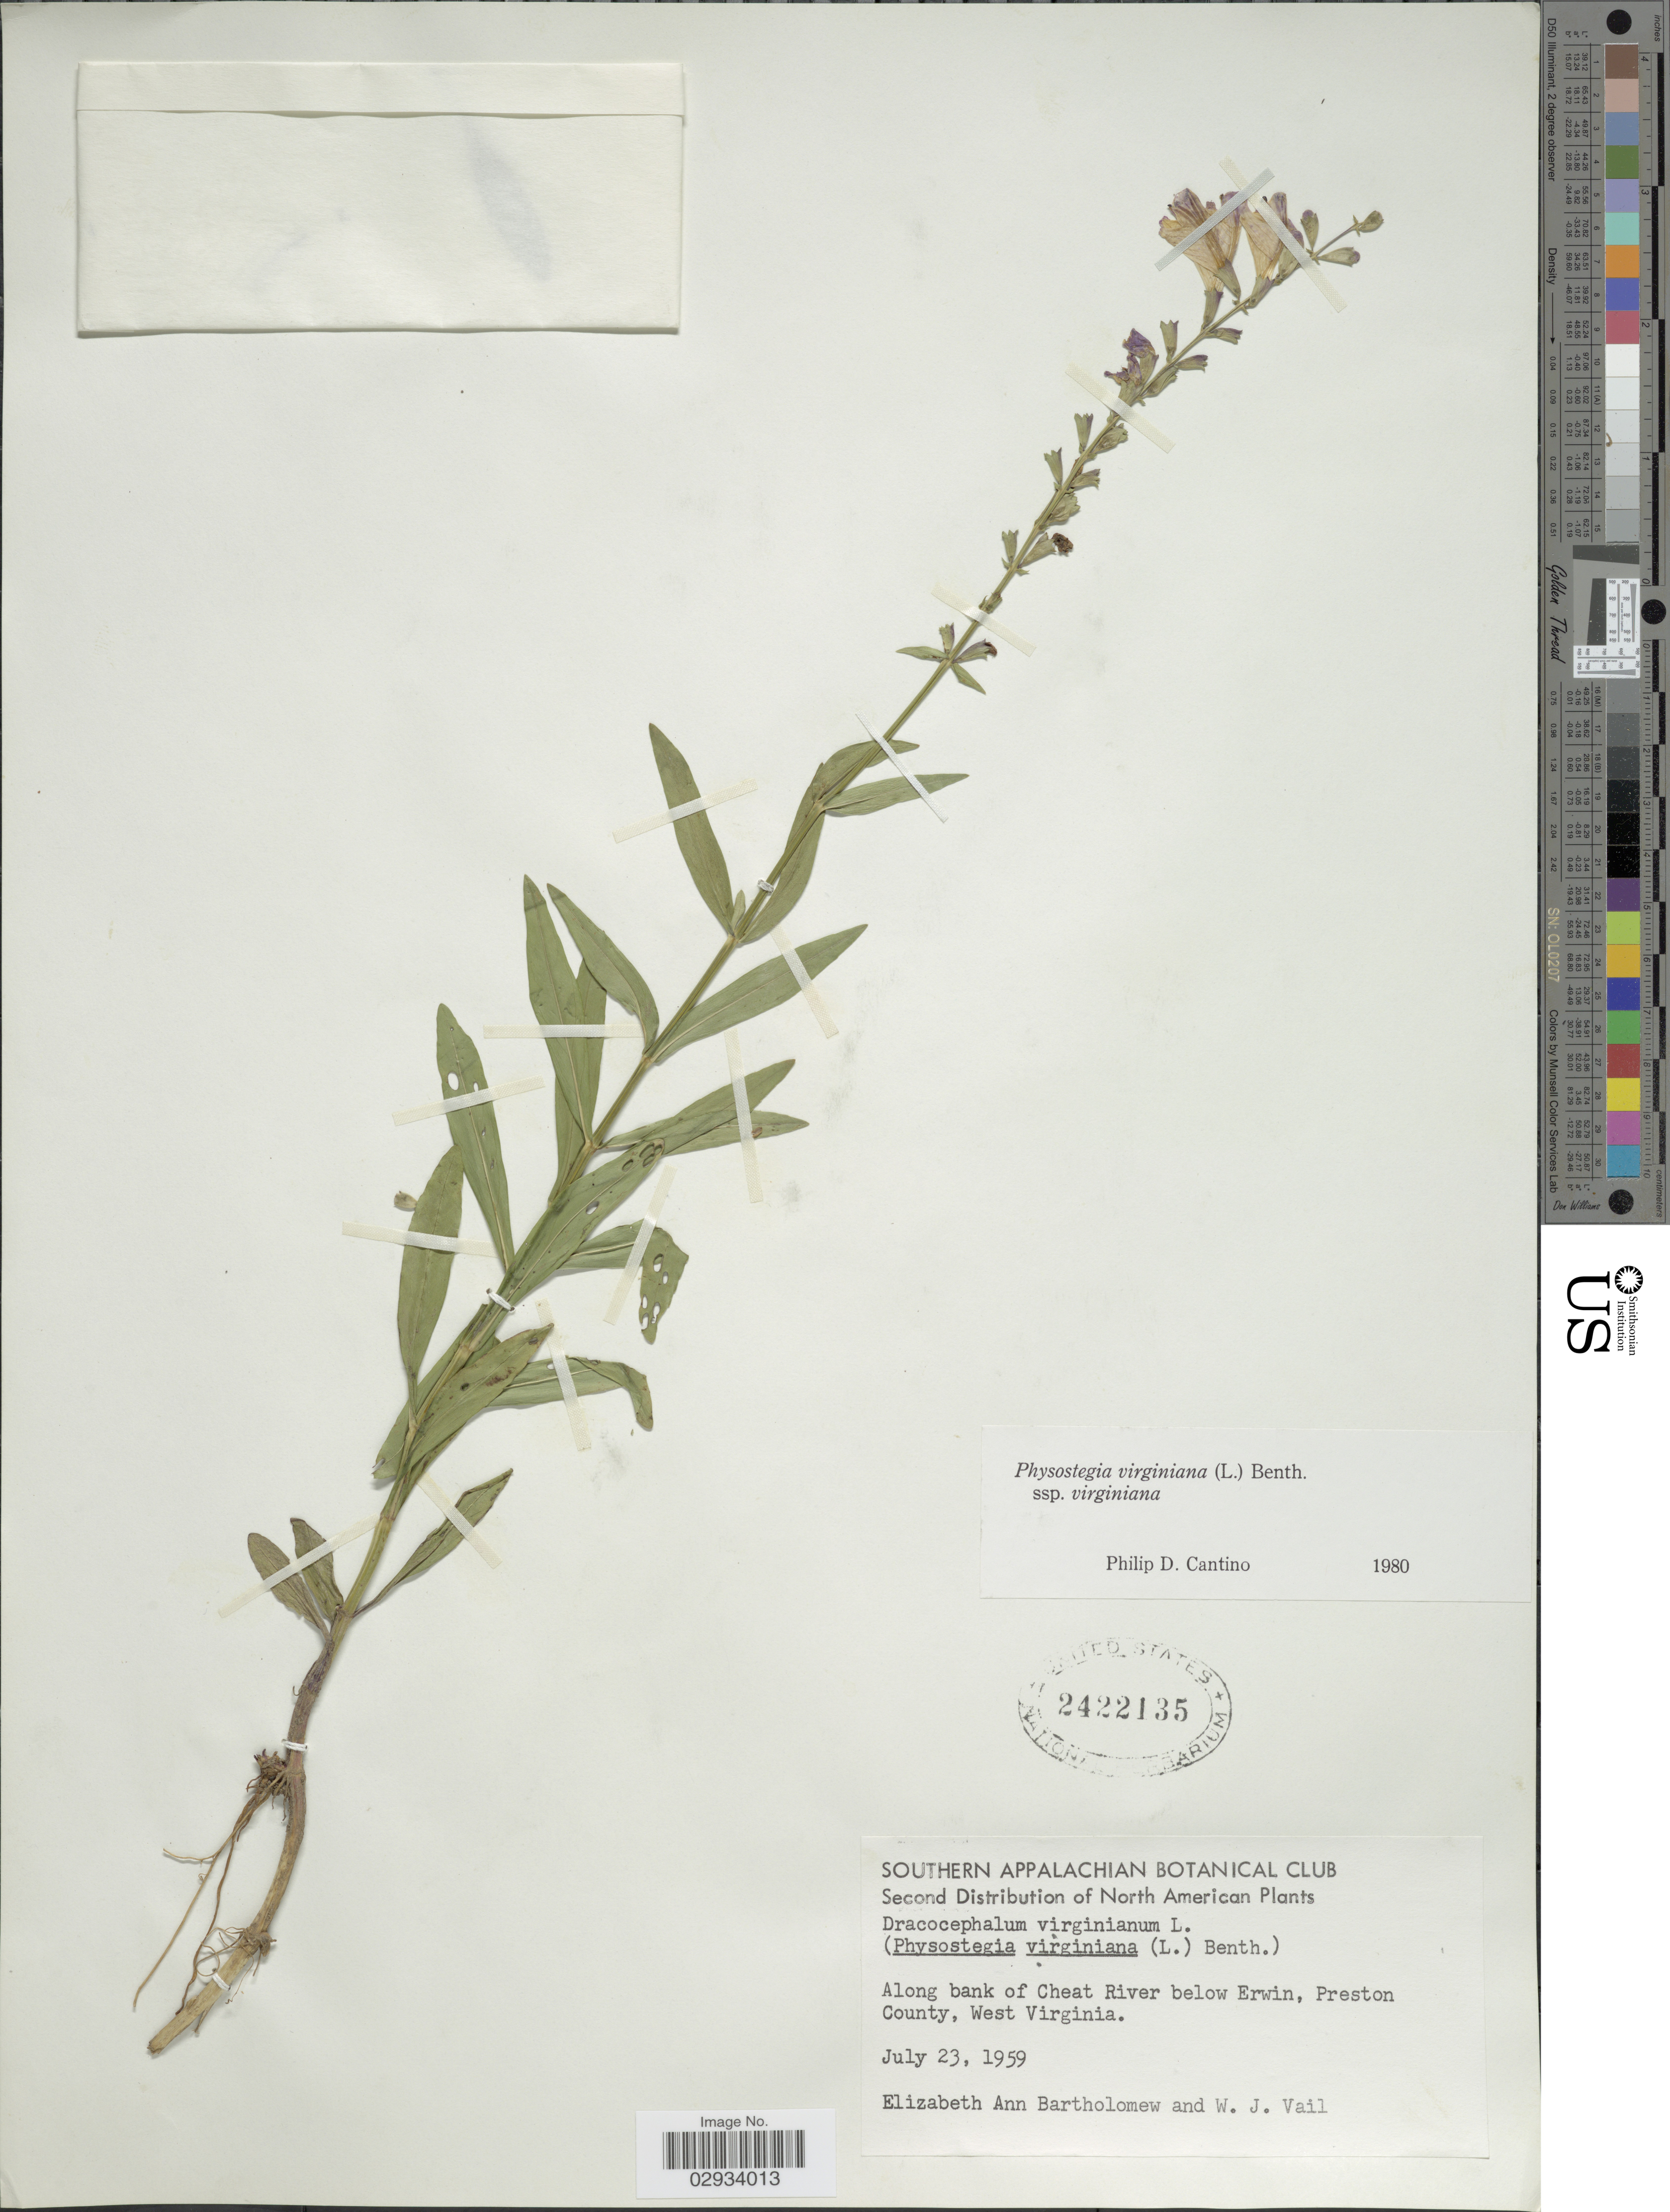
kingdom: Plantae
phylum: Tracheophyta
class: Magnoliopsida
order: Lamiales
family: Lamiaceae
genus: Physostegia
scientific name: Physostegia virginiana subsp. virginiana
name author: (L.) Benth.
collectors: E. Bartholomew & W. Vail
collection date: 1959-07-23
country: United States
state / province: West Virginia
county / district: Preston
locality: Along bank of Cheat River below Erwin, Preston County, West Virginia.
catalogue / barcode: US 2422135